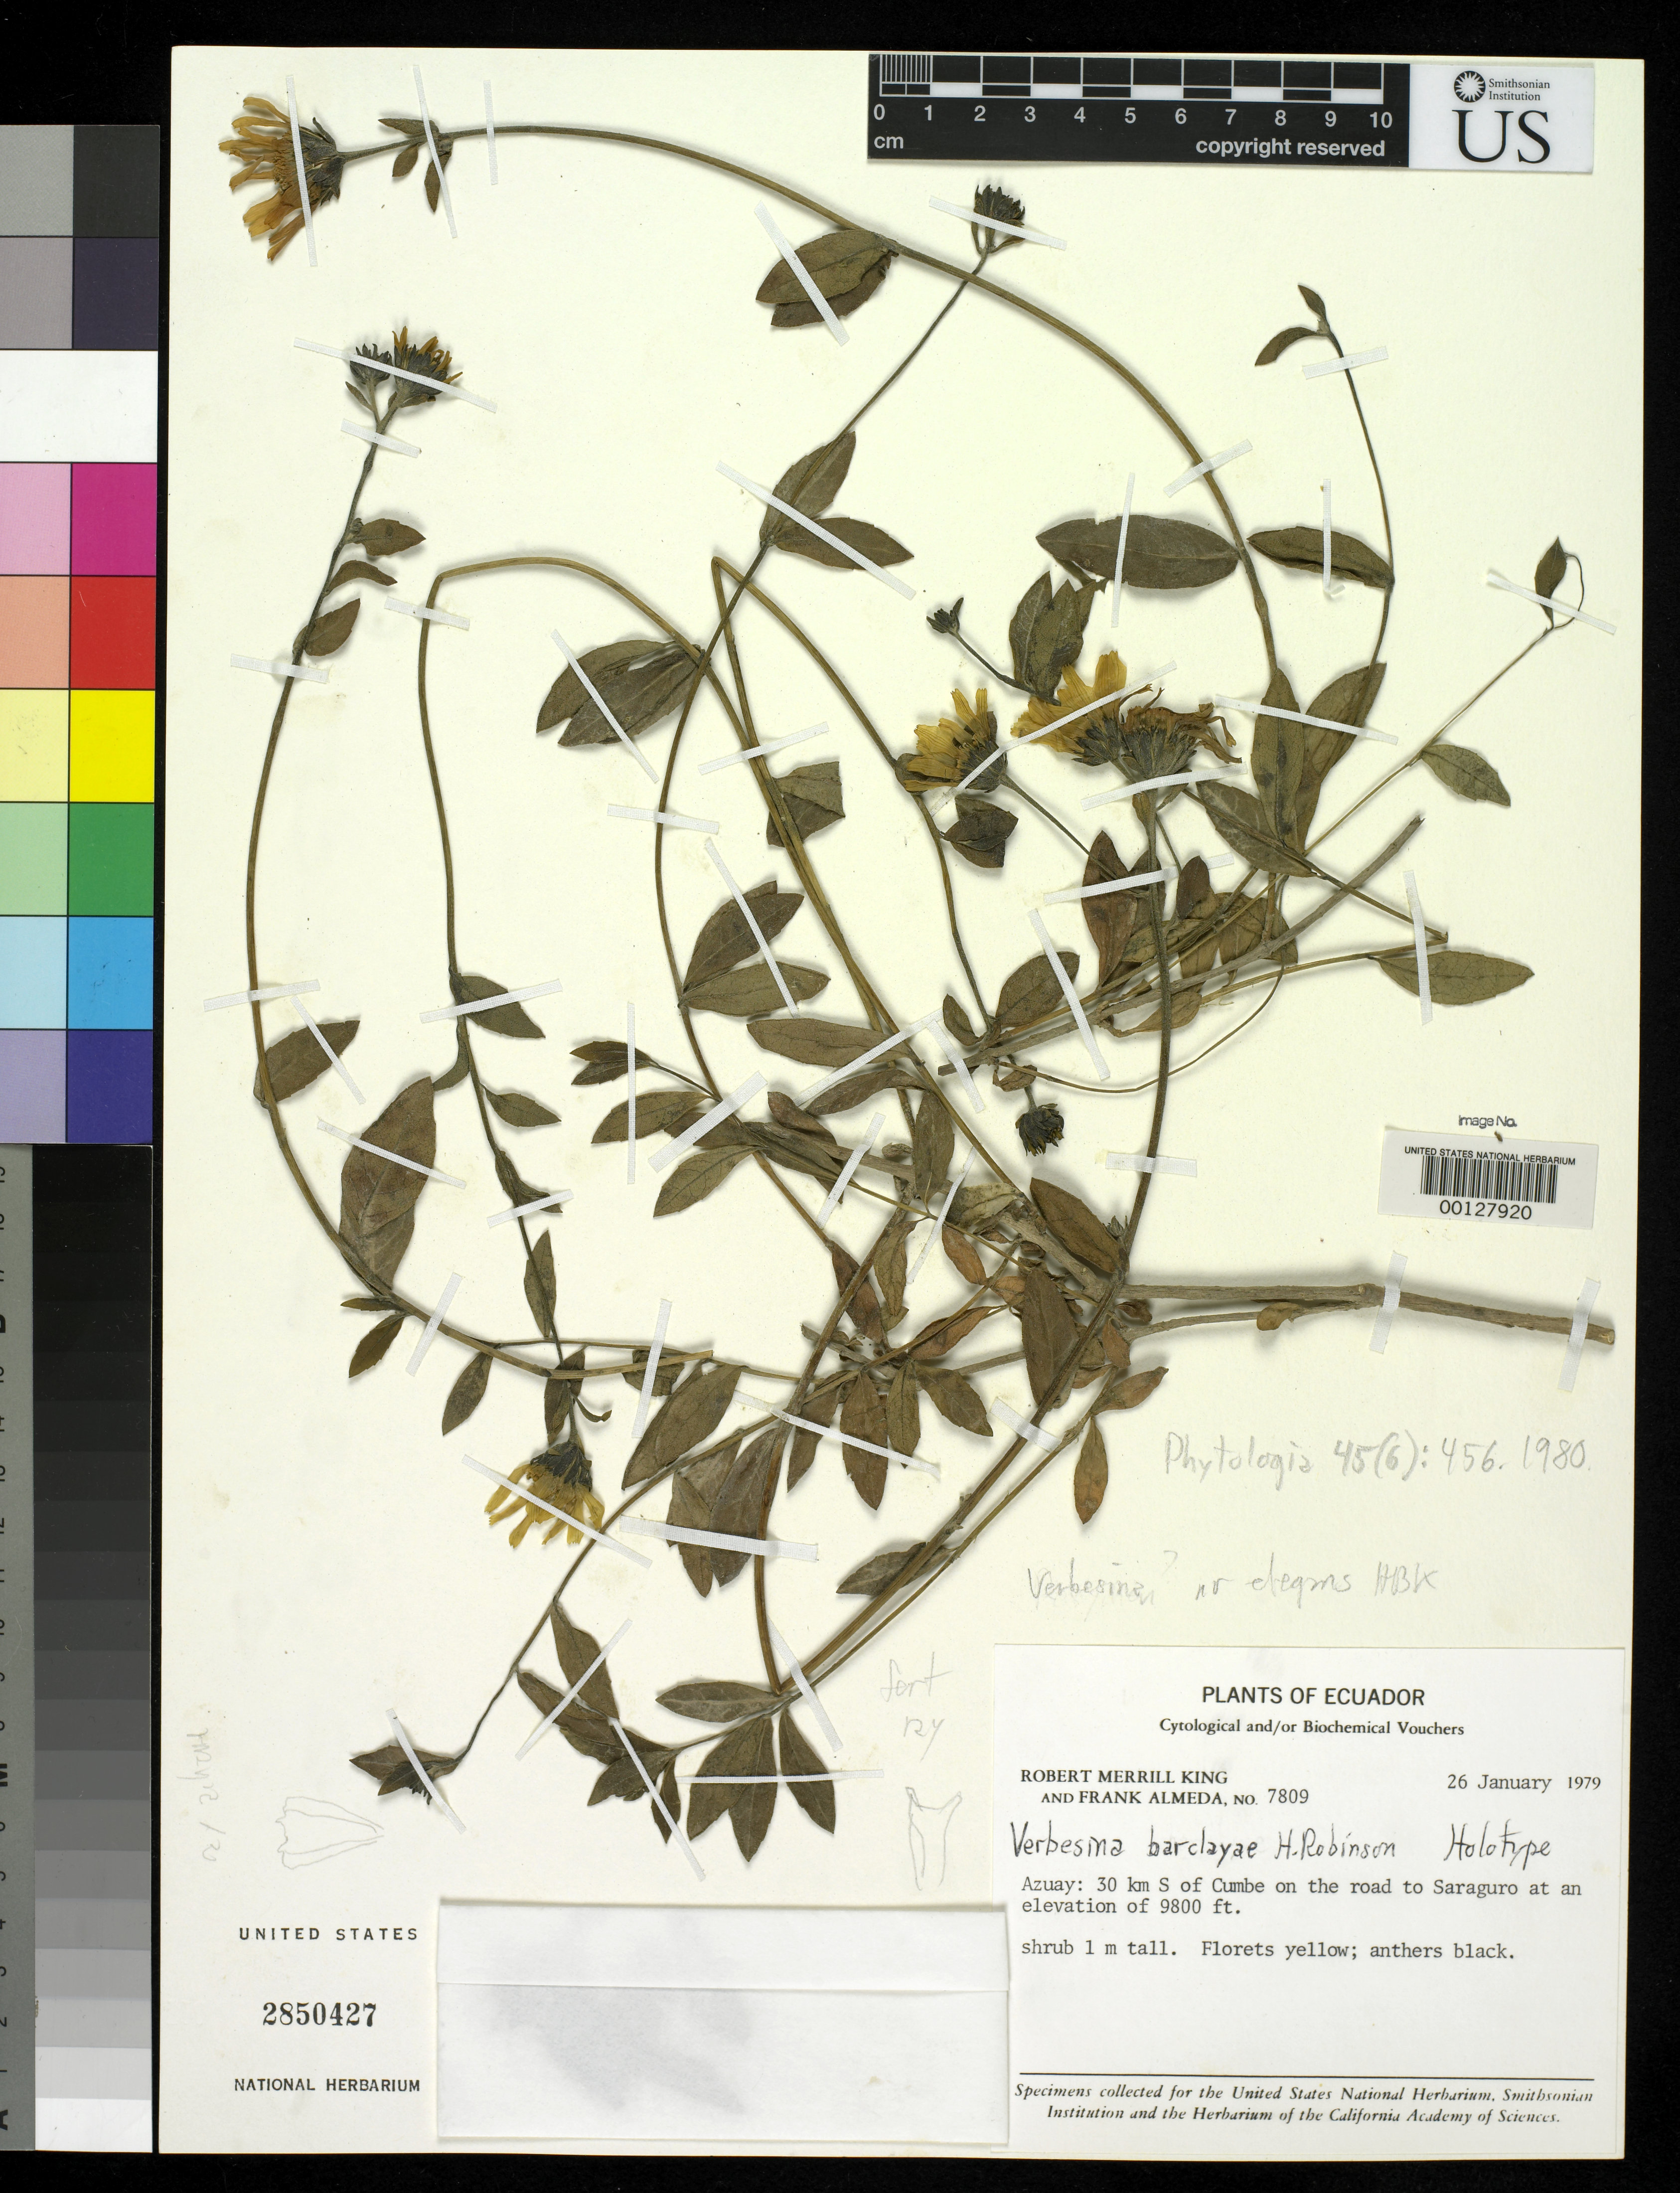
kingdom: Plantae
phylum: Tracheophyta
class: Magnoliopsida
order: Asterales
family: Asteraceae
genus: Verbesina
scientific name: Verbesina barclayae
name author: H. Rob.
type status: Holotype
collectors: R. M. King & F. Almeda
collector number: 7809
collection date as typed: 26 Jan 1979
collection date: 1979-01-26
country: Ecuador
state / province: Azuay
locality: South of Cumbe on road to Saraguro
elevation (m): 2987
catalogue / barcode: US 2850427